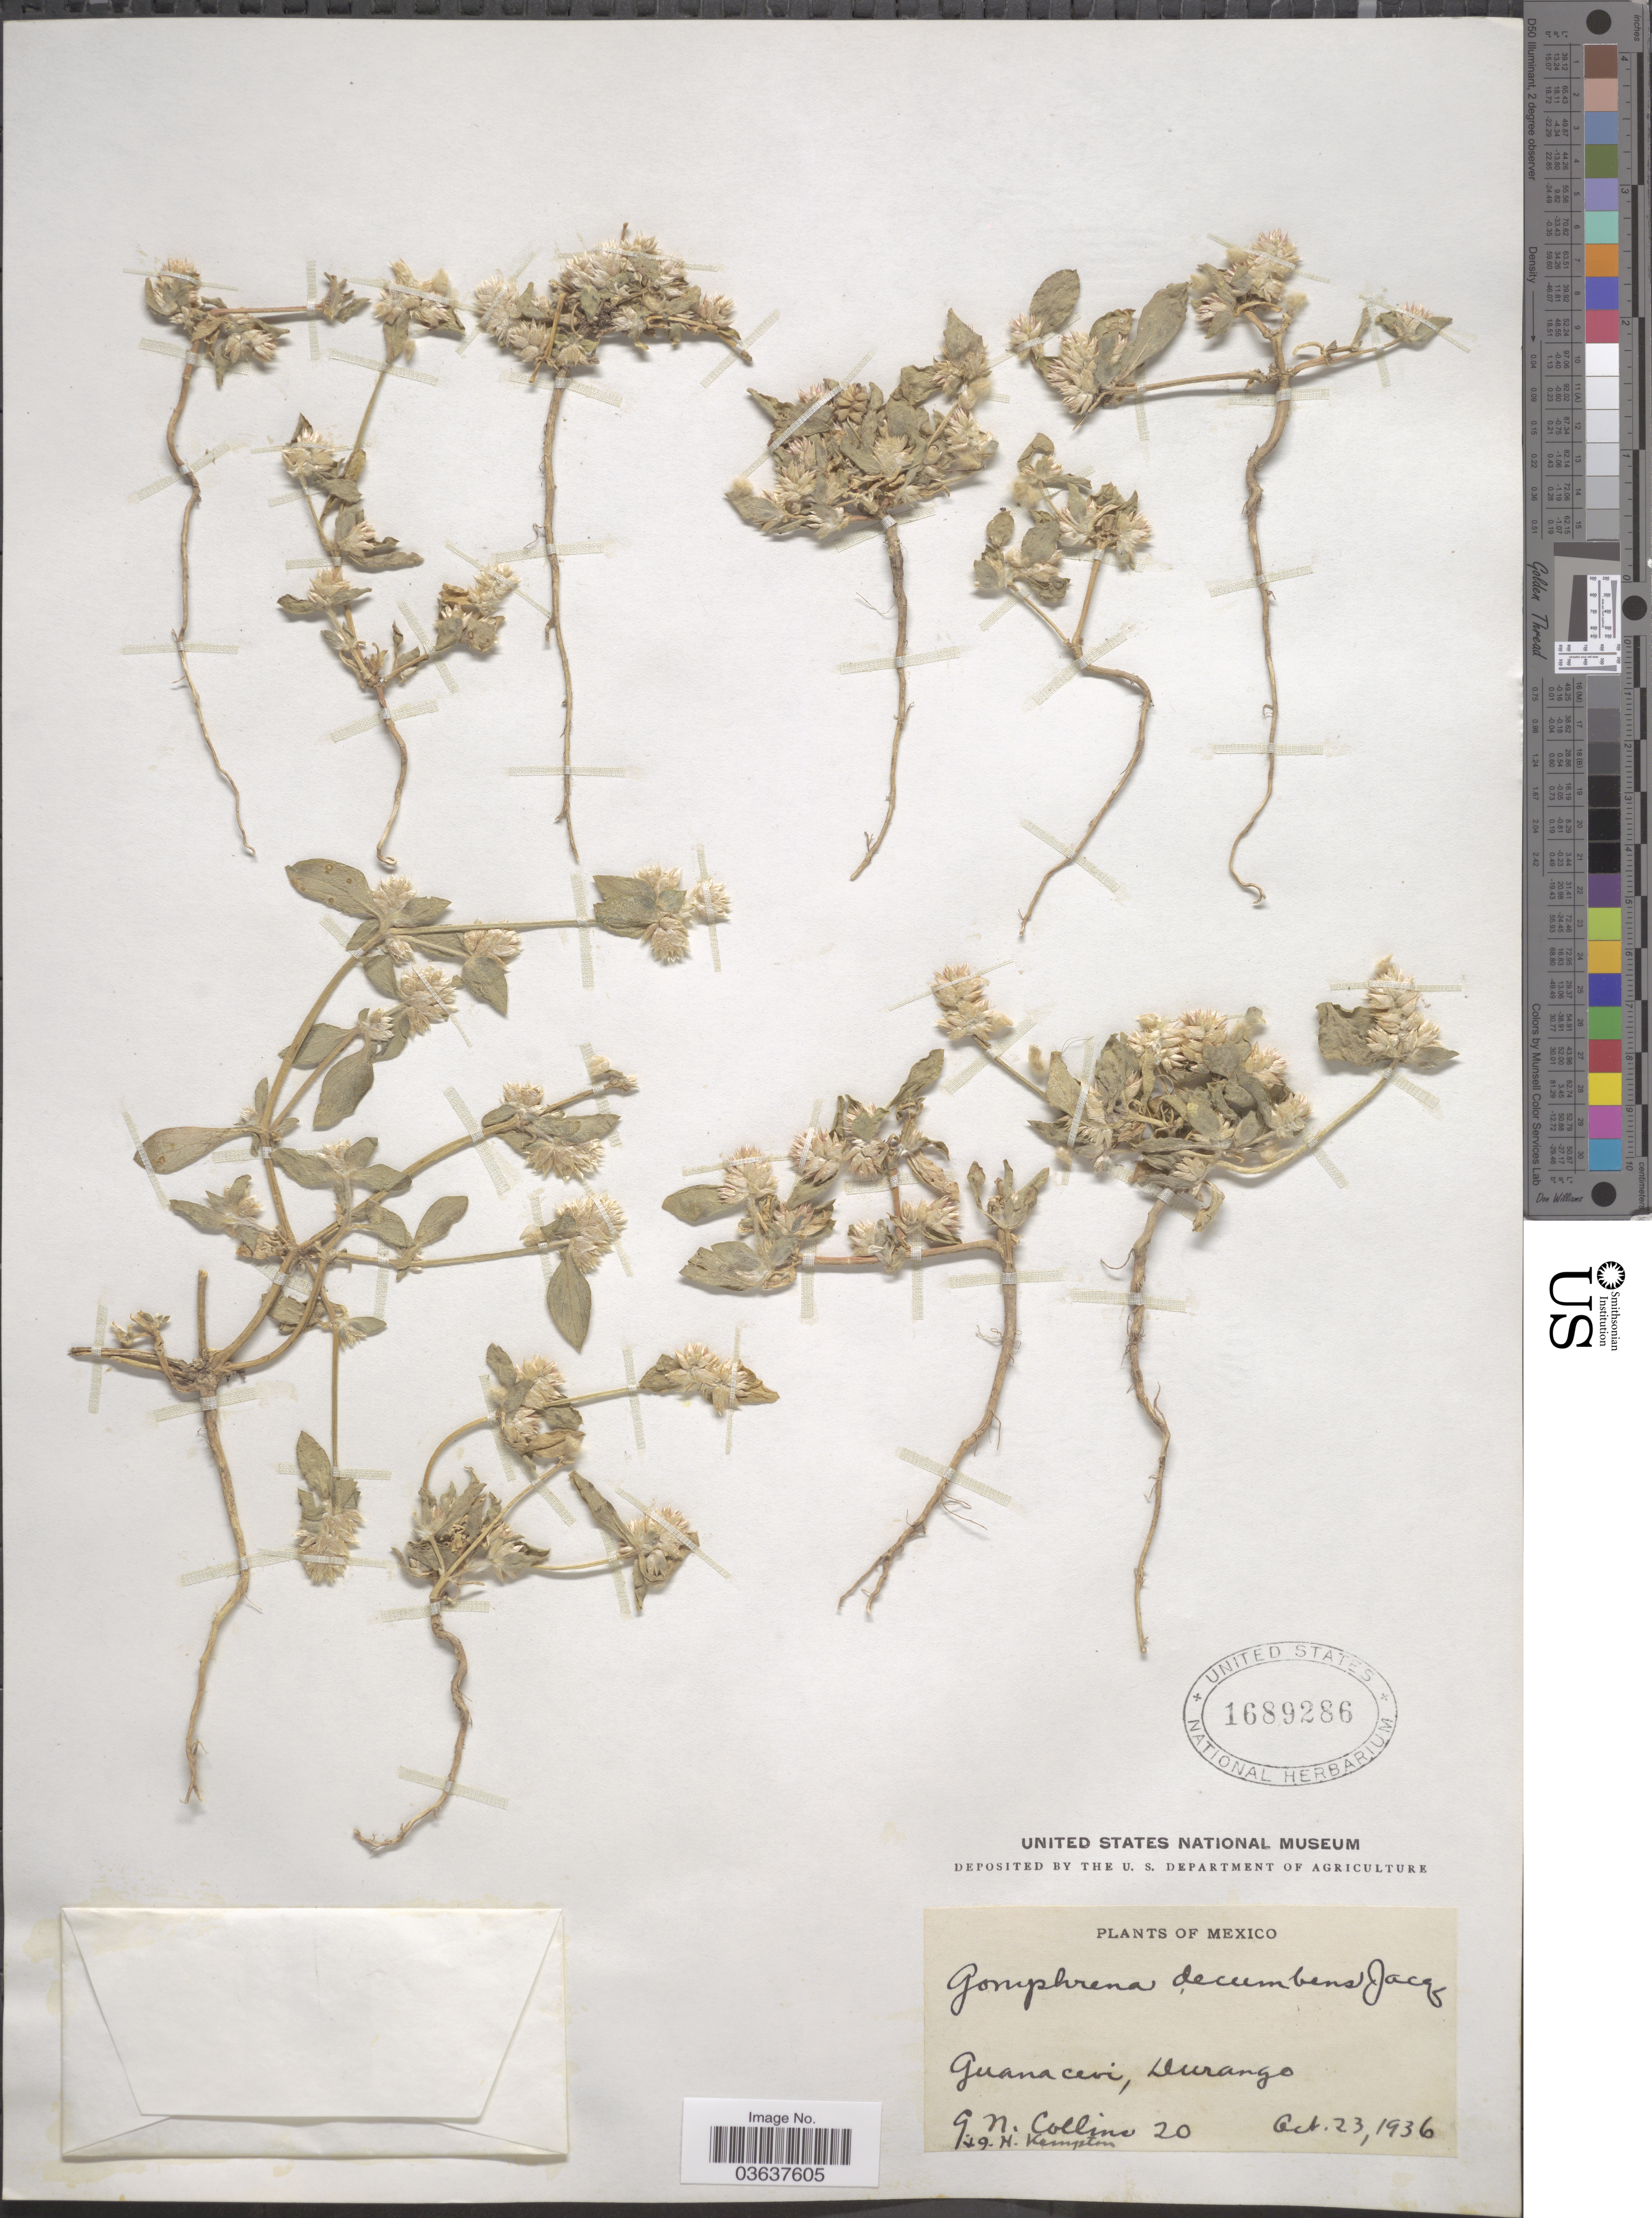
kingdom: Plantae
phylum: Tracheophyta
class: Magnoliopsida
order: Caryophyllales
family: Amaranthaceae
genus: Gomphrena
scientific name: Gomphrena decumbens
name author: Jacq.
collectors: G. Collins & J. H. Kempton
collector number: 20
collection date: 1936-10-23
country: Mexico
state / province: Durango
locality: Guanacevi.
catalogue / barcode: US 1689286